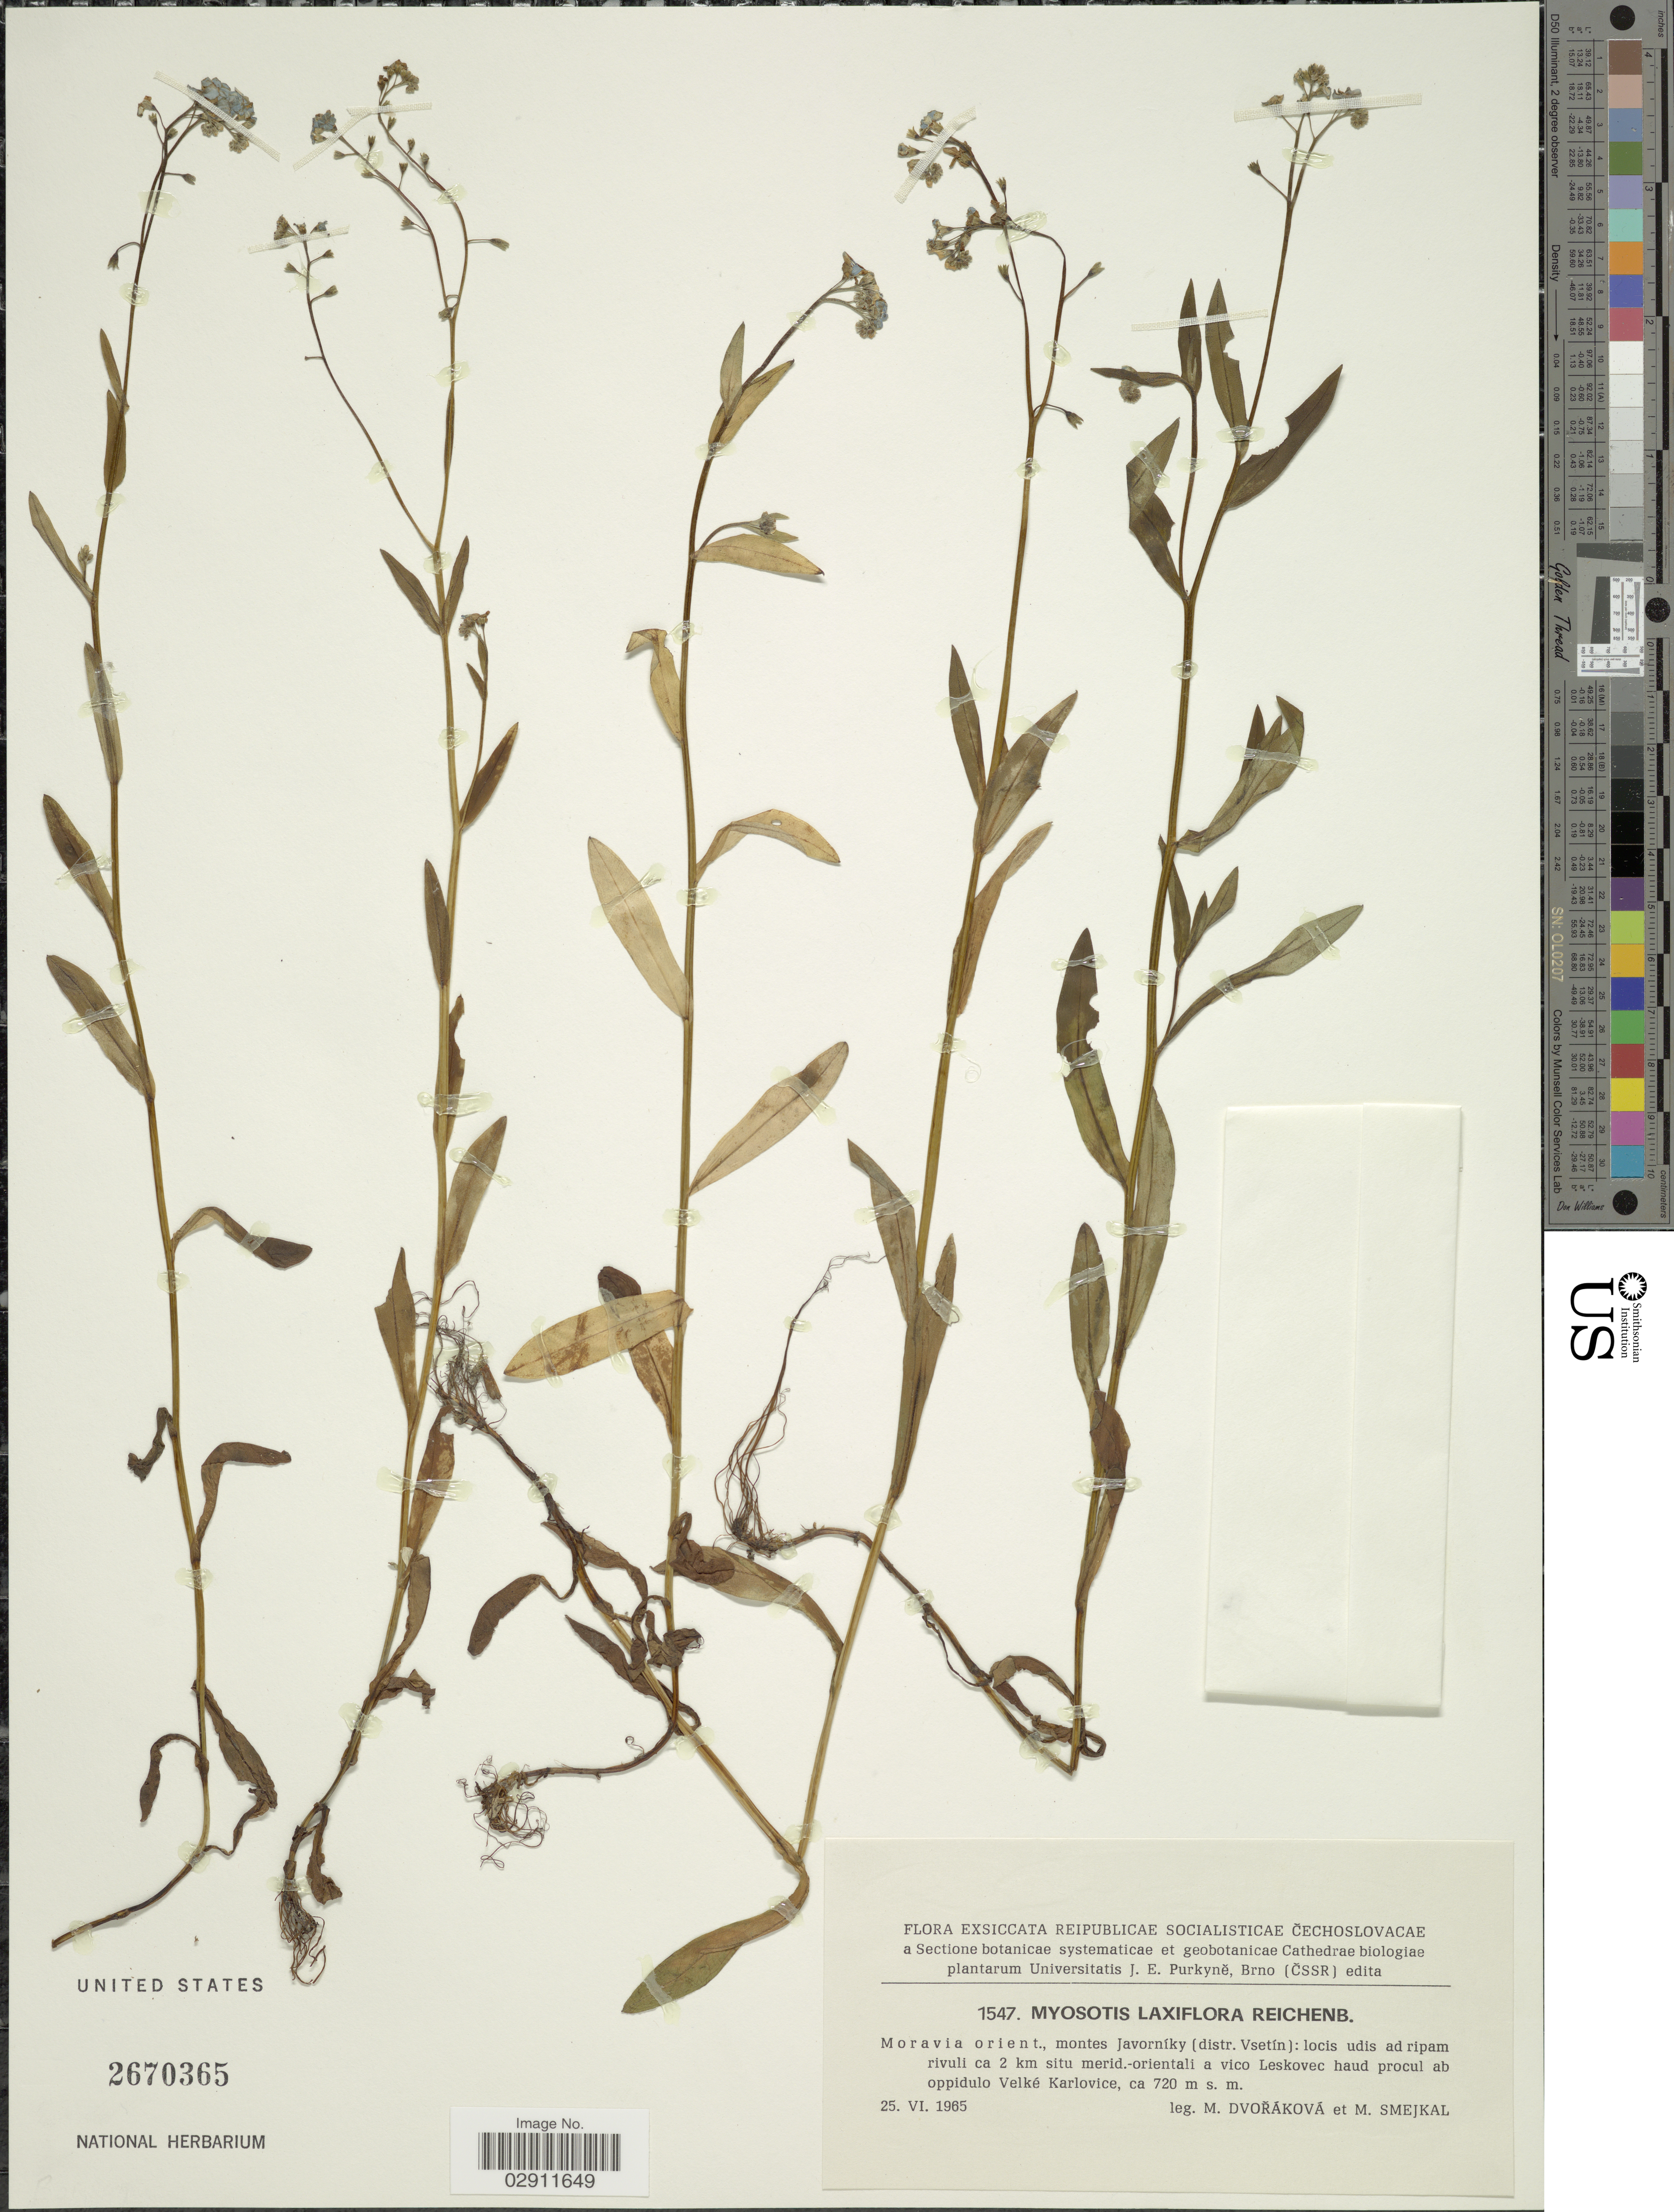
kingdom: Plantae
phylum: Tracheophyta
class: Magnoliopsida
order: Boraginales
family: Boraginaceae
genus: Myosotis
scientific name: Myosotis laxiflora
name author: Rchb.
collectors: M. Dvorakova & Smejkal, M.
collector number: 1547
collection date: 1965-06-25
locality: Reipublicae Socialisticae Cechoslovacae, Moravia orient., montes Javorníky, (distr. Vestín): locis udis ad ripam rivuli ca 2 km situ merid.-orientali a vico Leskovec haud procul ab oppidulo Velké Karlovice.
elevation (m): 720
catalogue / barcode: US 2670365